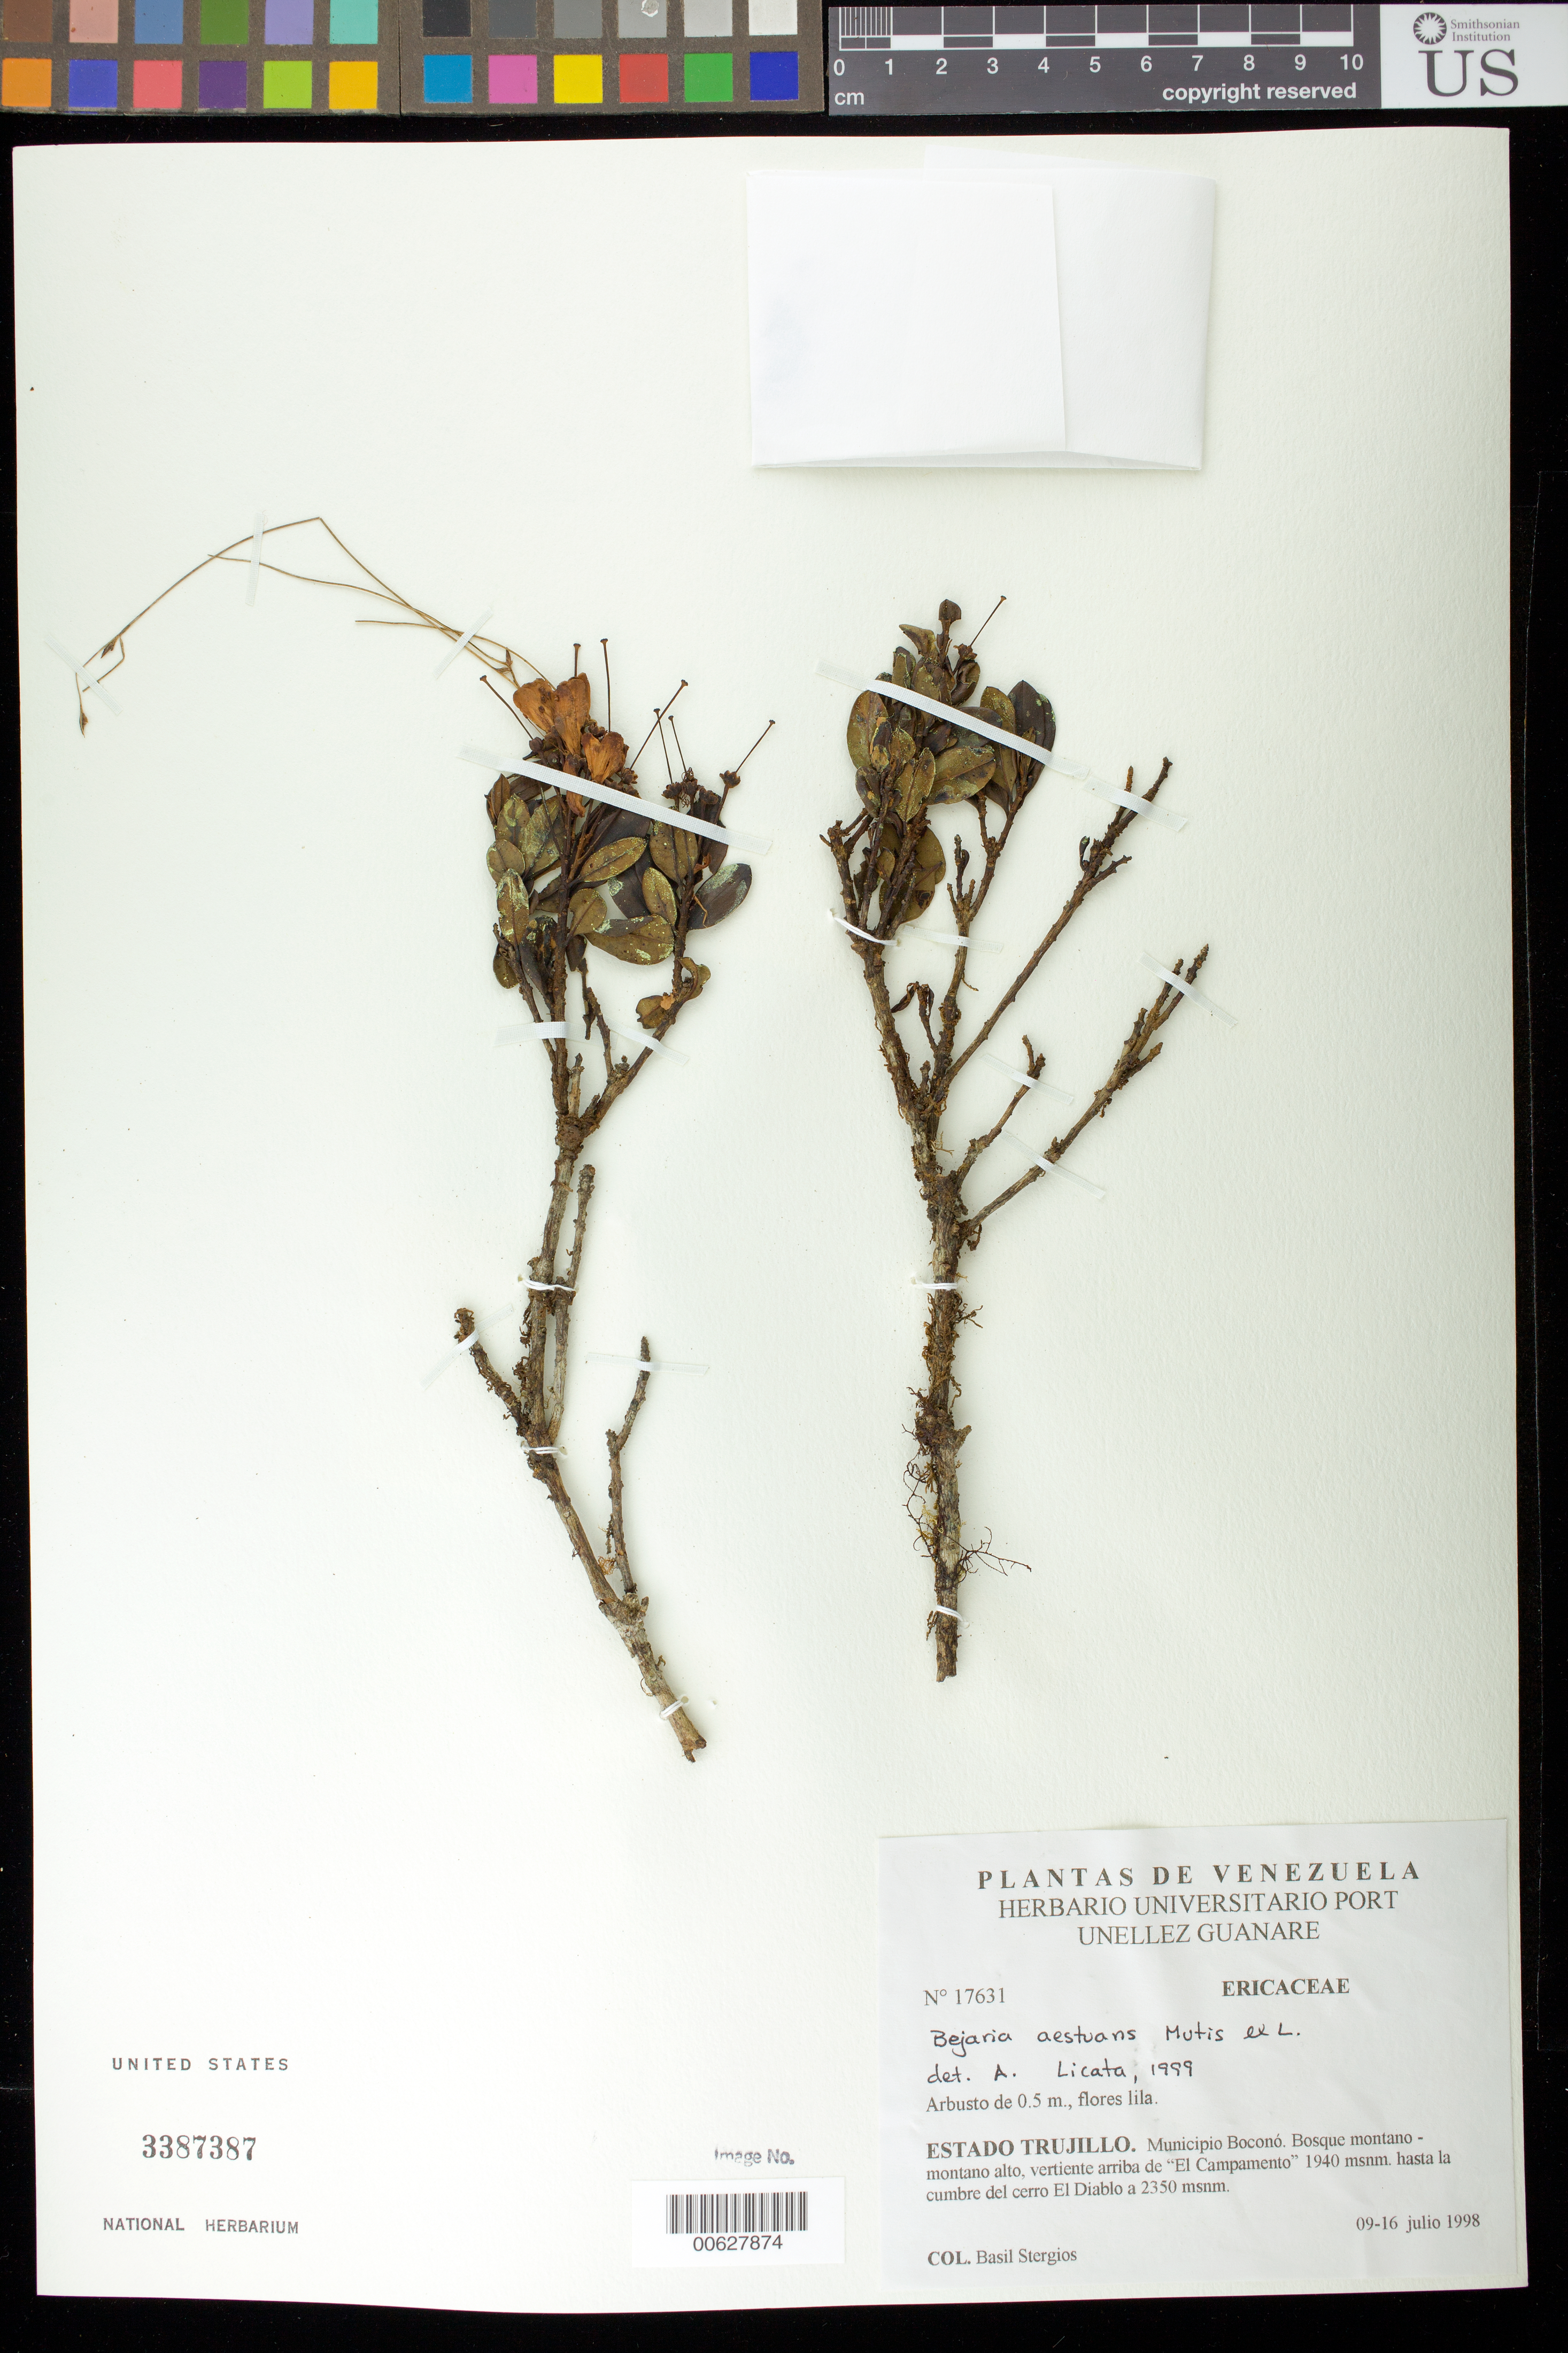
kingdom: Plantae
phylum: Tracheophyta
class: Magnoliopsida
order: Ericales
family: Ericaceae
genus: Bejaria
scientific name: Bejaria aestuans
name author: Mutis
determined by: Licata, A., (PORT), Univ. Nac. Exp. de los Llanos Ezequiel Zamora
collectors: B. G. Stergios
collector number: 17631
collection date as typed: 09 Jul 1998 to 16 Jul 1998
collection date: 1998-07-09/1998-07-16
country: Venezuela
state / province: Trujillo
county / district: Boconó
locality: Vertiente arriba de El Campamento 1940 m hasta la cumbre del cerro El Diablo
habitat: Bosque montano - montano alto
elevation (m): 1940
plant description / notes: NY, PORT, US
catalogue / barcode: US 3387387